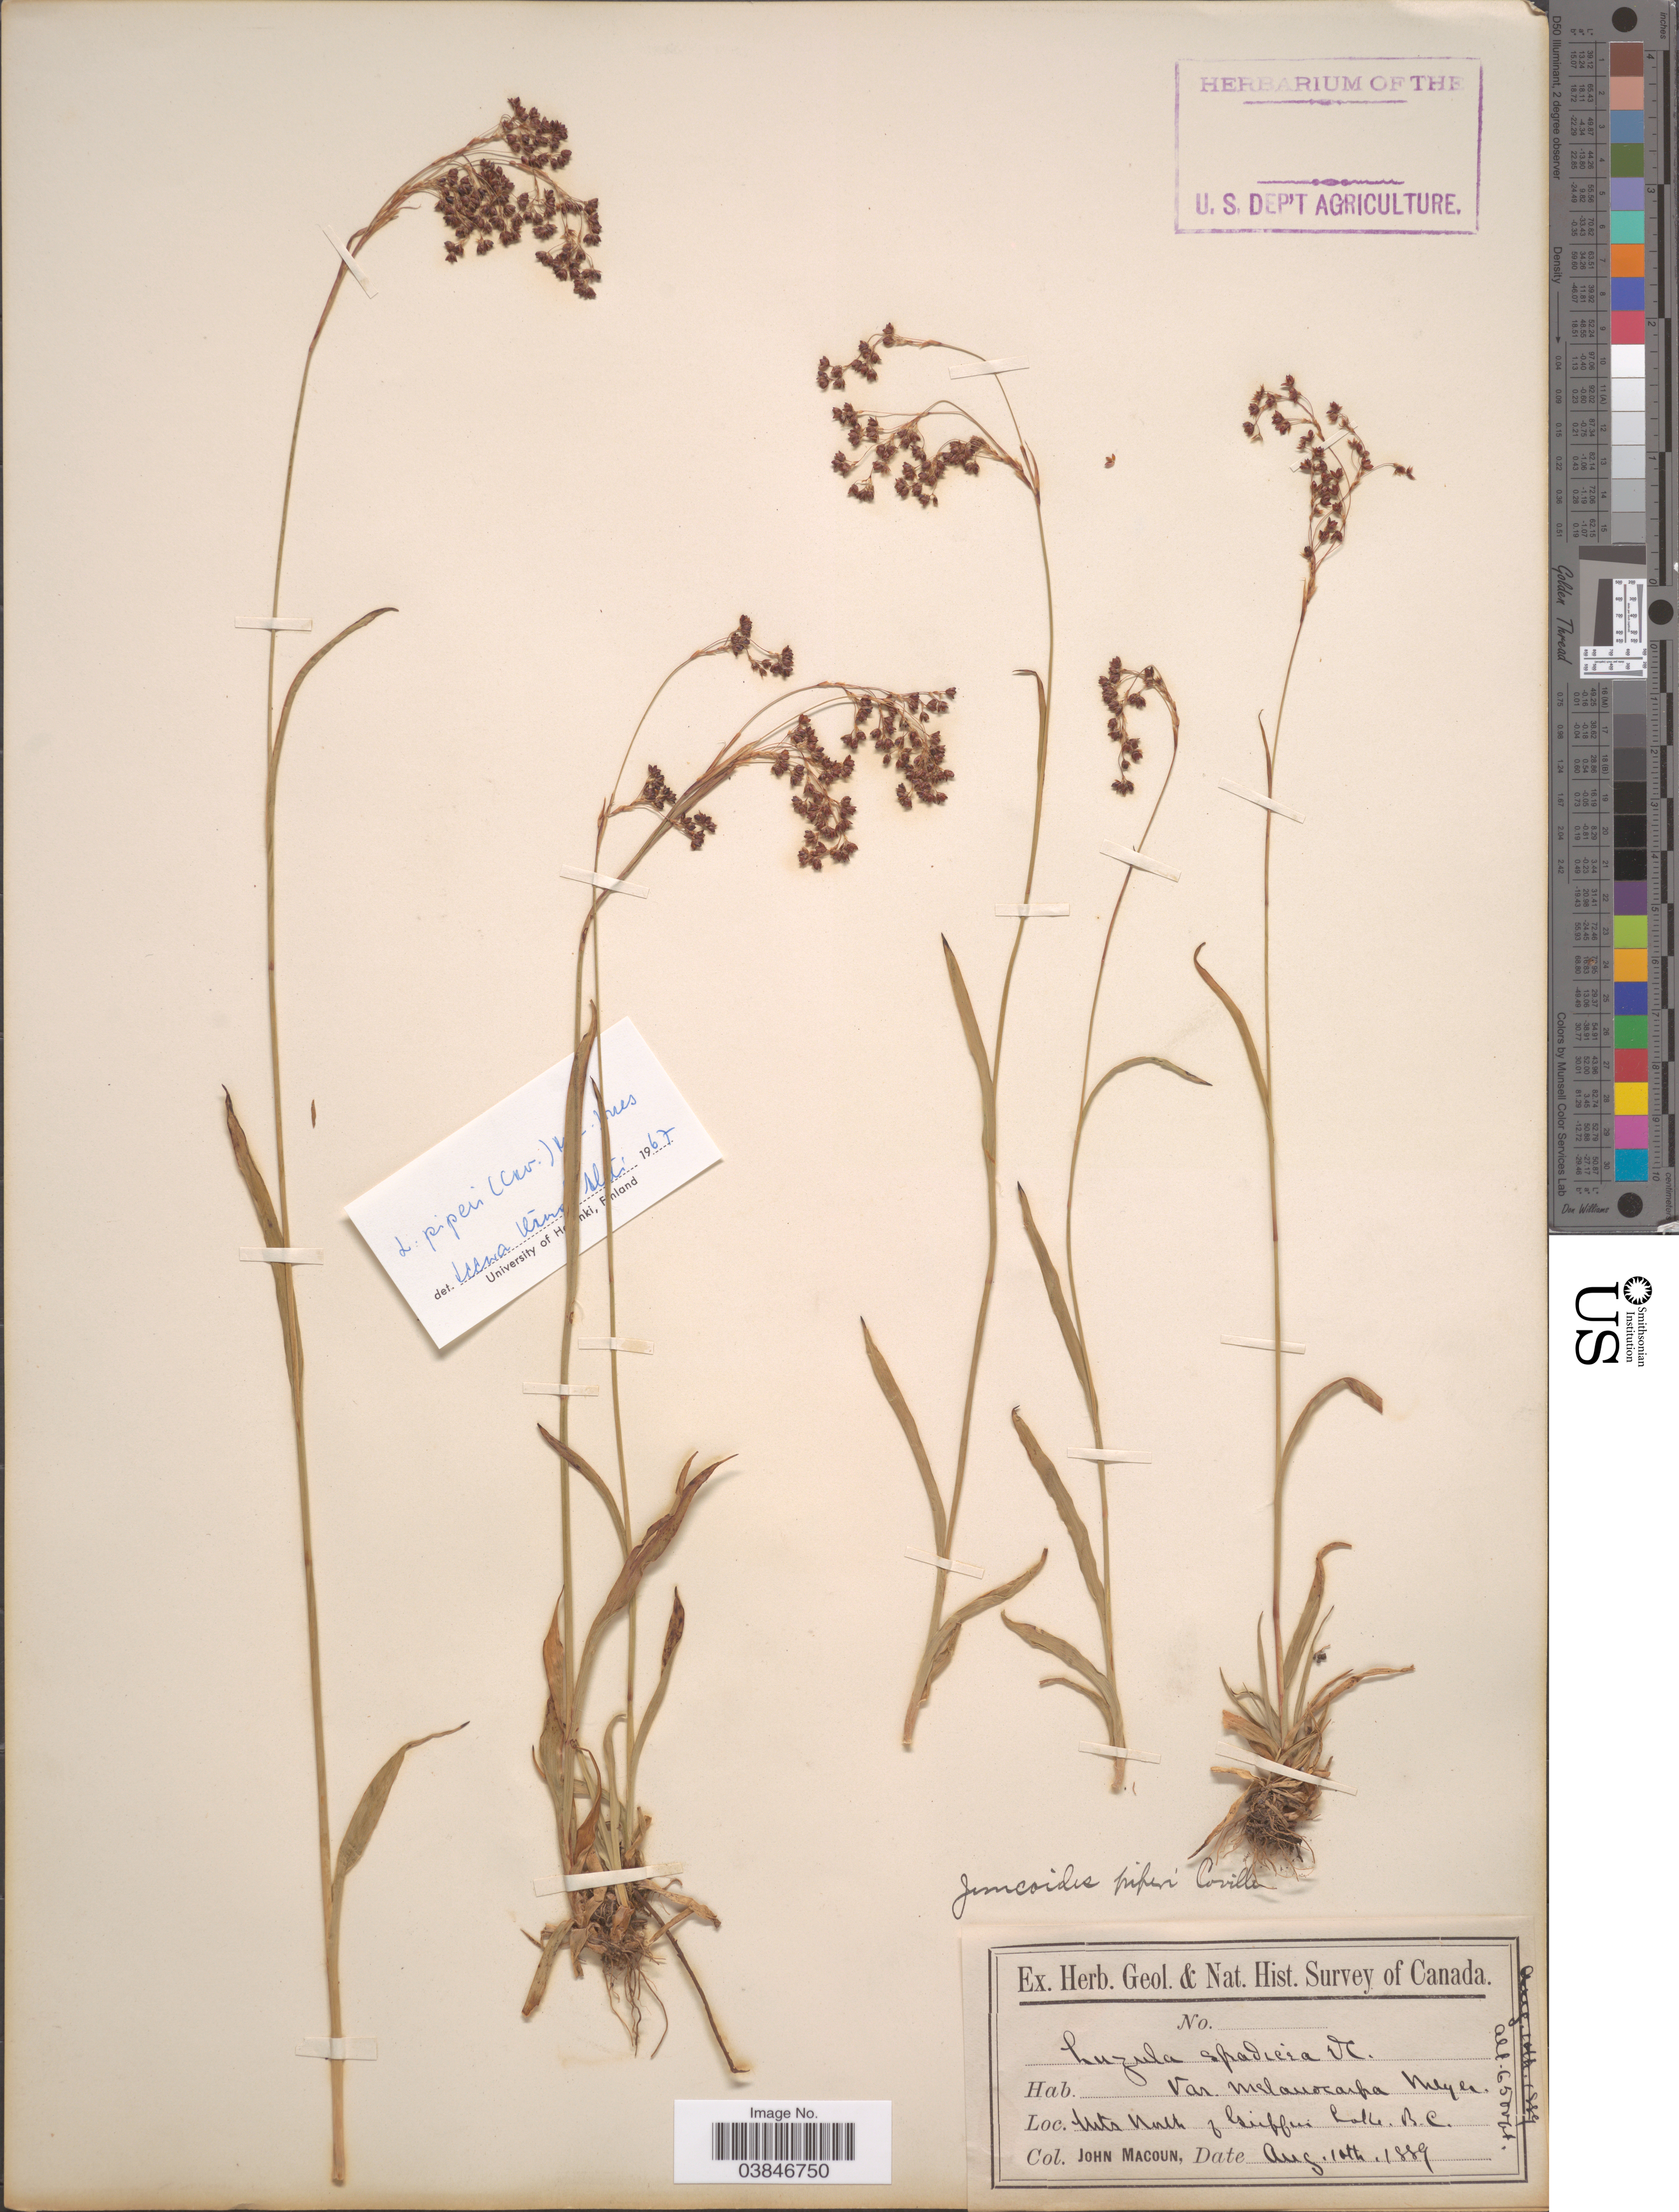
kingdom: Plantae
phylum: Tracheophyta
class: Liliopsida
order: Poales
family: Juncaceae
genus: Luzula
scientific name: Luzula piperi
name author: (Coville) M.E. Jones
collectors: J. Macoun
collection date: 1889-08-10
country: Canada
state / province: British Columbia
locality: Mts North of Griffin.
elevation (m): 1981